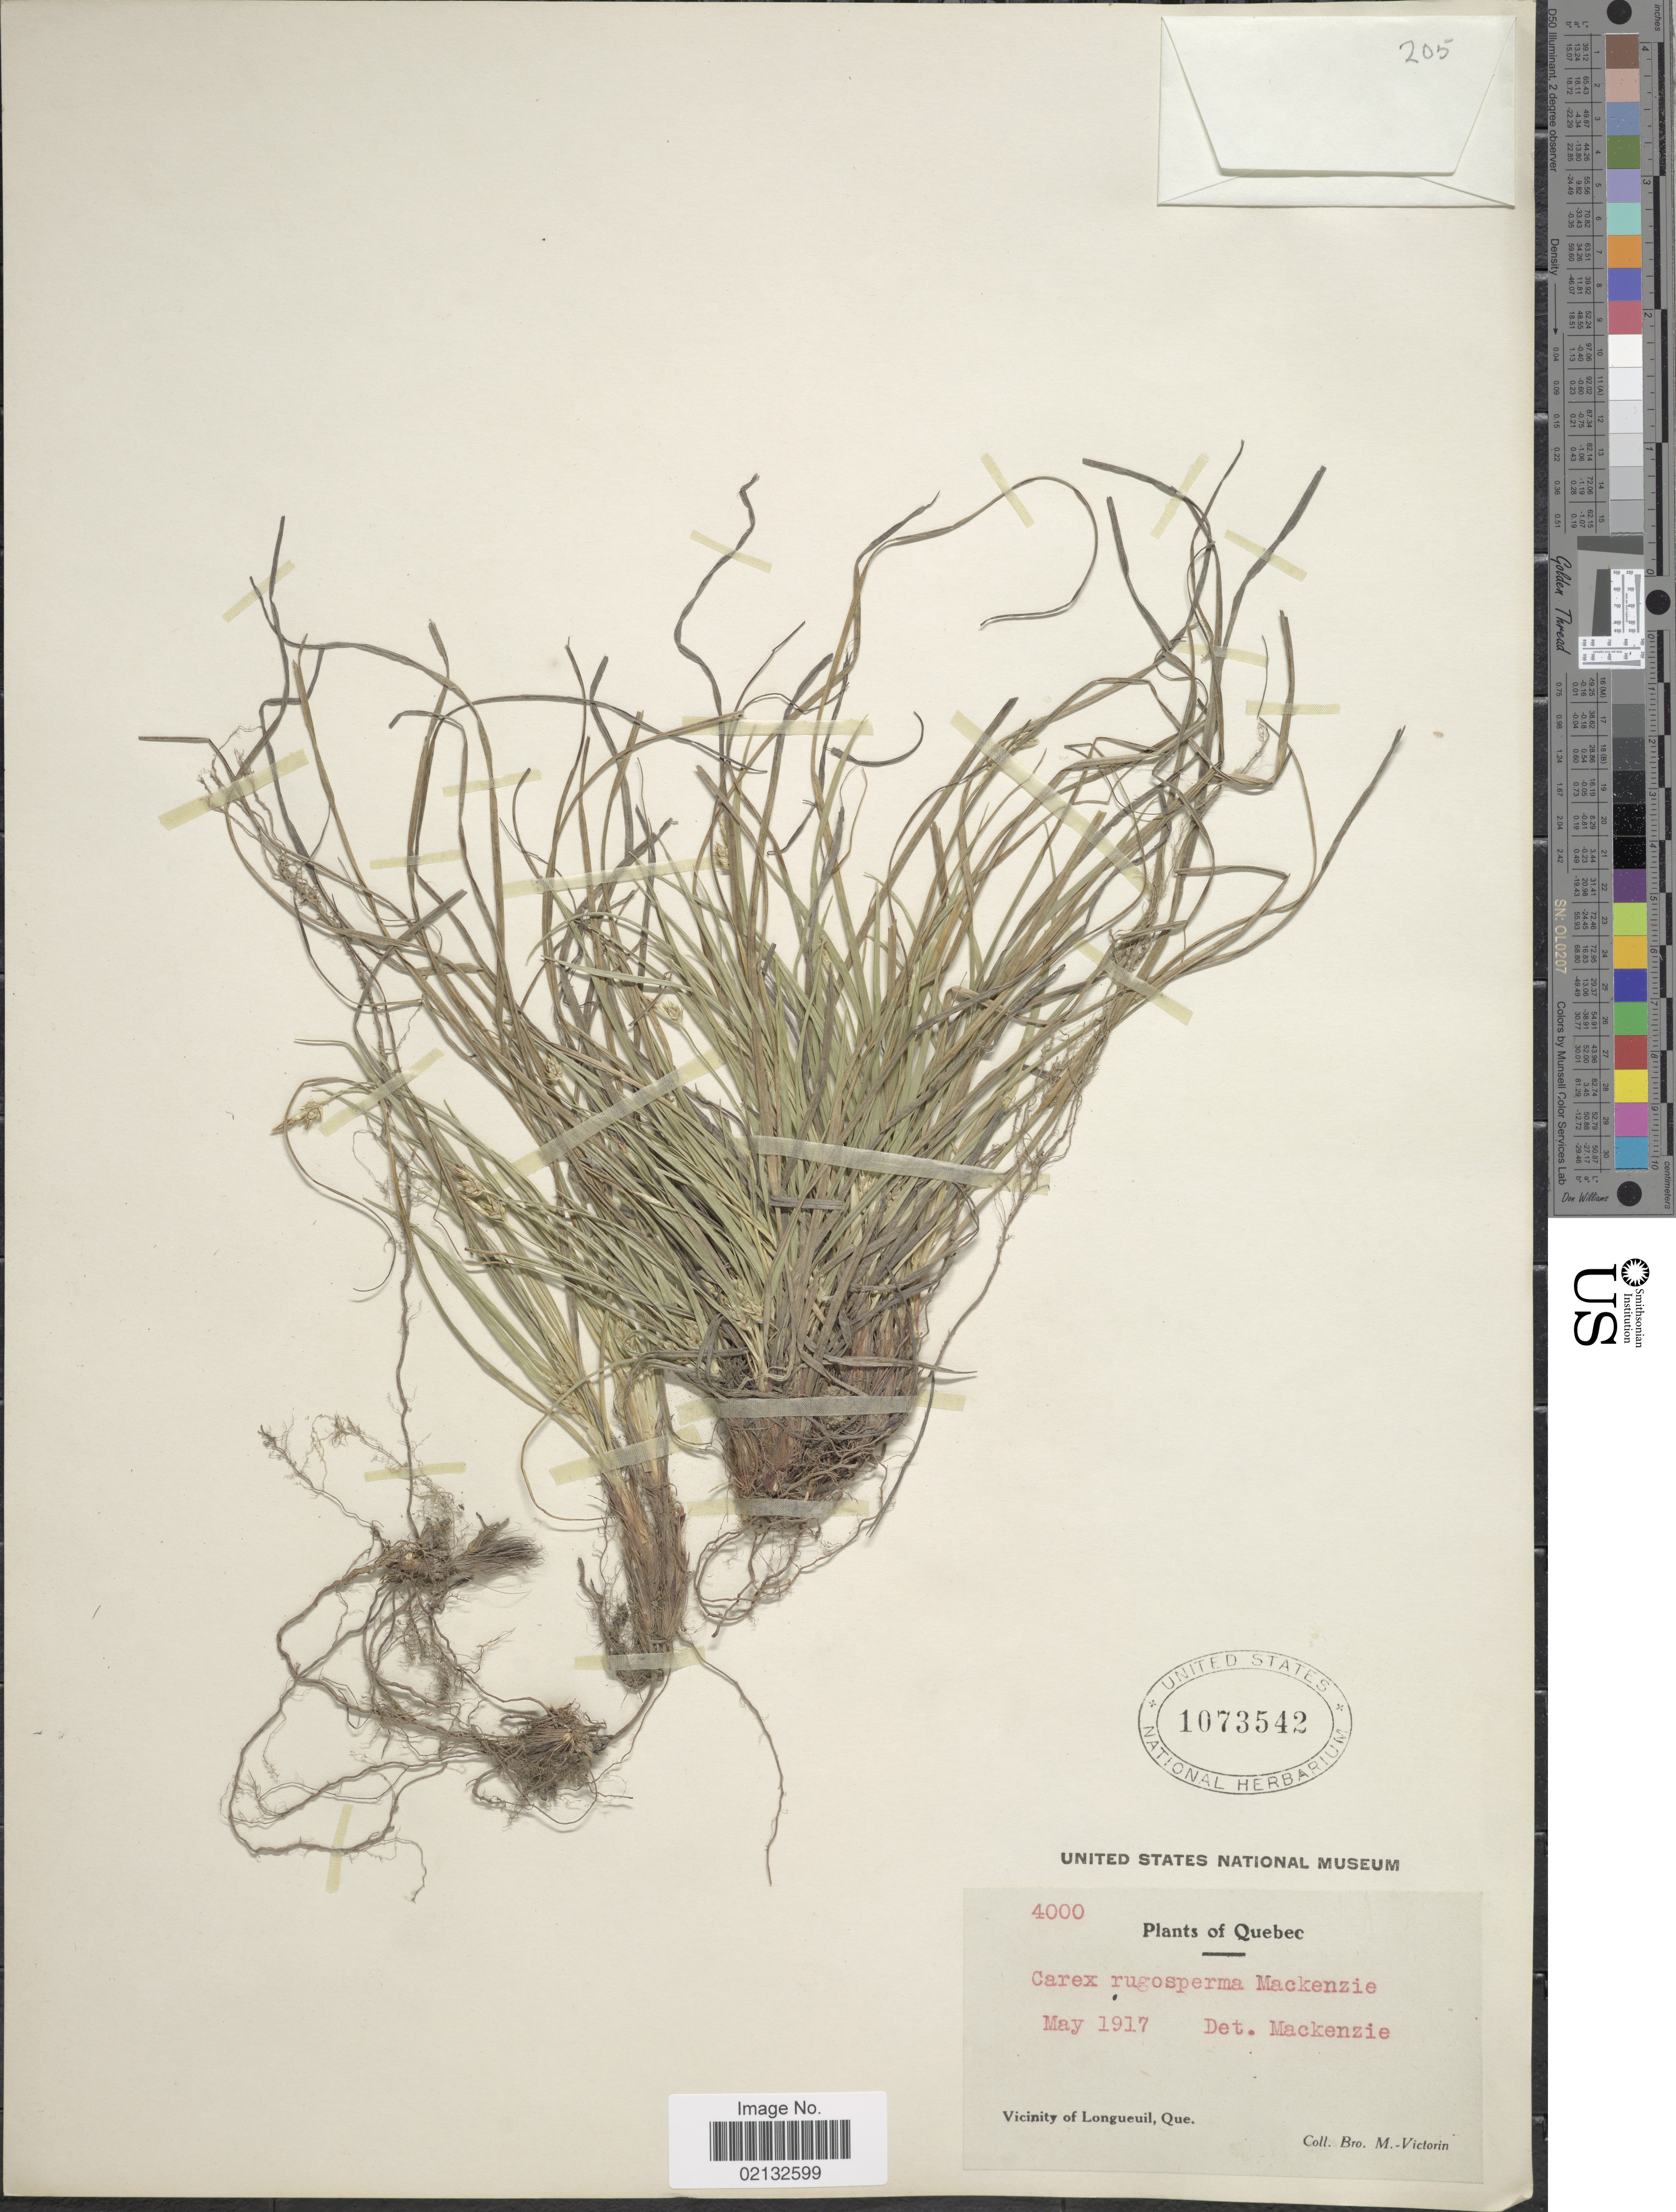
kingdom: Plantae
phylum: Tracheophyta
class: Liliopsida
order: Poales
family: Cyperaceae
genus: Carex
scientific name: Carex rugosperma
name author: Mack.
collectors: Fr. Marie-Victorin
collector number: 4000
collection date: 1917-05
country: Canada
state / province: Quebec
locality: Vicinity of Longueuil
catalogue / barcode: US 1073542